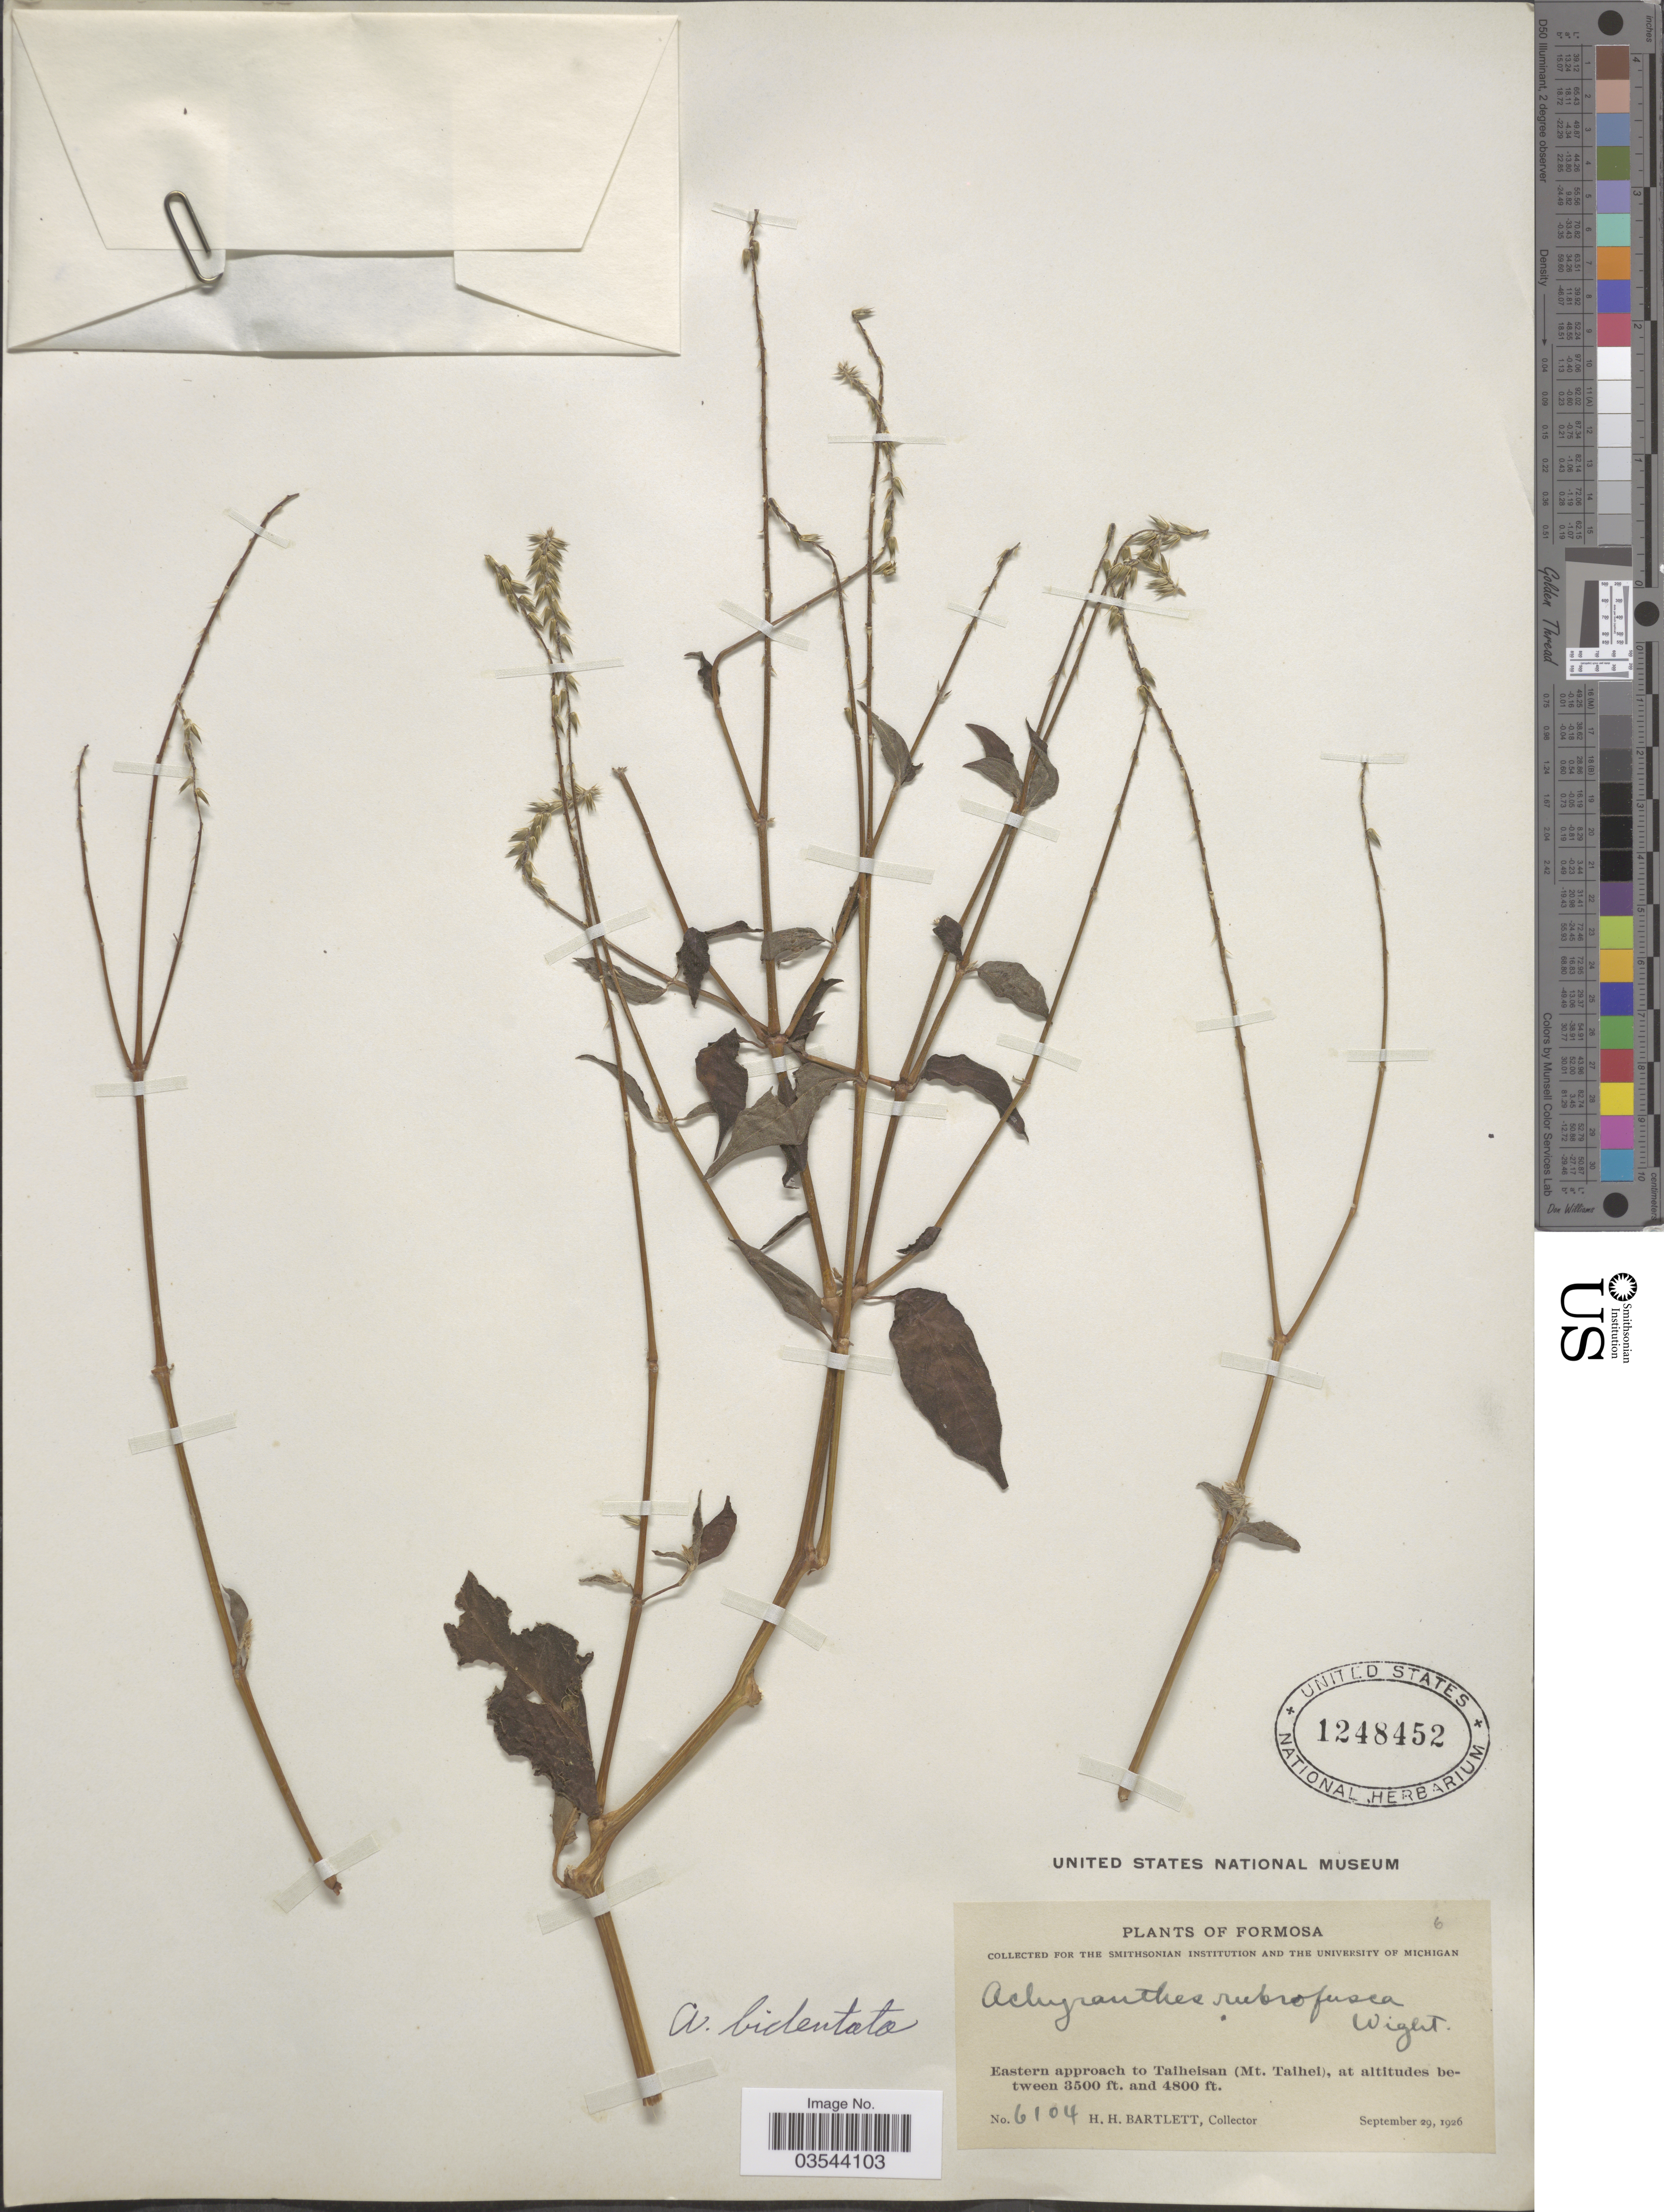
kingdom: Plantae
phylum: Tracheophyta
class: Magnoliopsida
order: Caryophyllales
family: Amaranthaceae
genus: Achyranthes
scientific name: Achyranthes bidentata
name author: Blume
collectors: H. H. Bartlett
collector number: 6104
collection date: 1926-09-29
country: Taiwan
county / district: Yilan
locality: Eastern approach to Taiheisan (Mt. Taihei).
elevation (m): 1067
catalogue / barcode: US 1248452